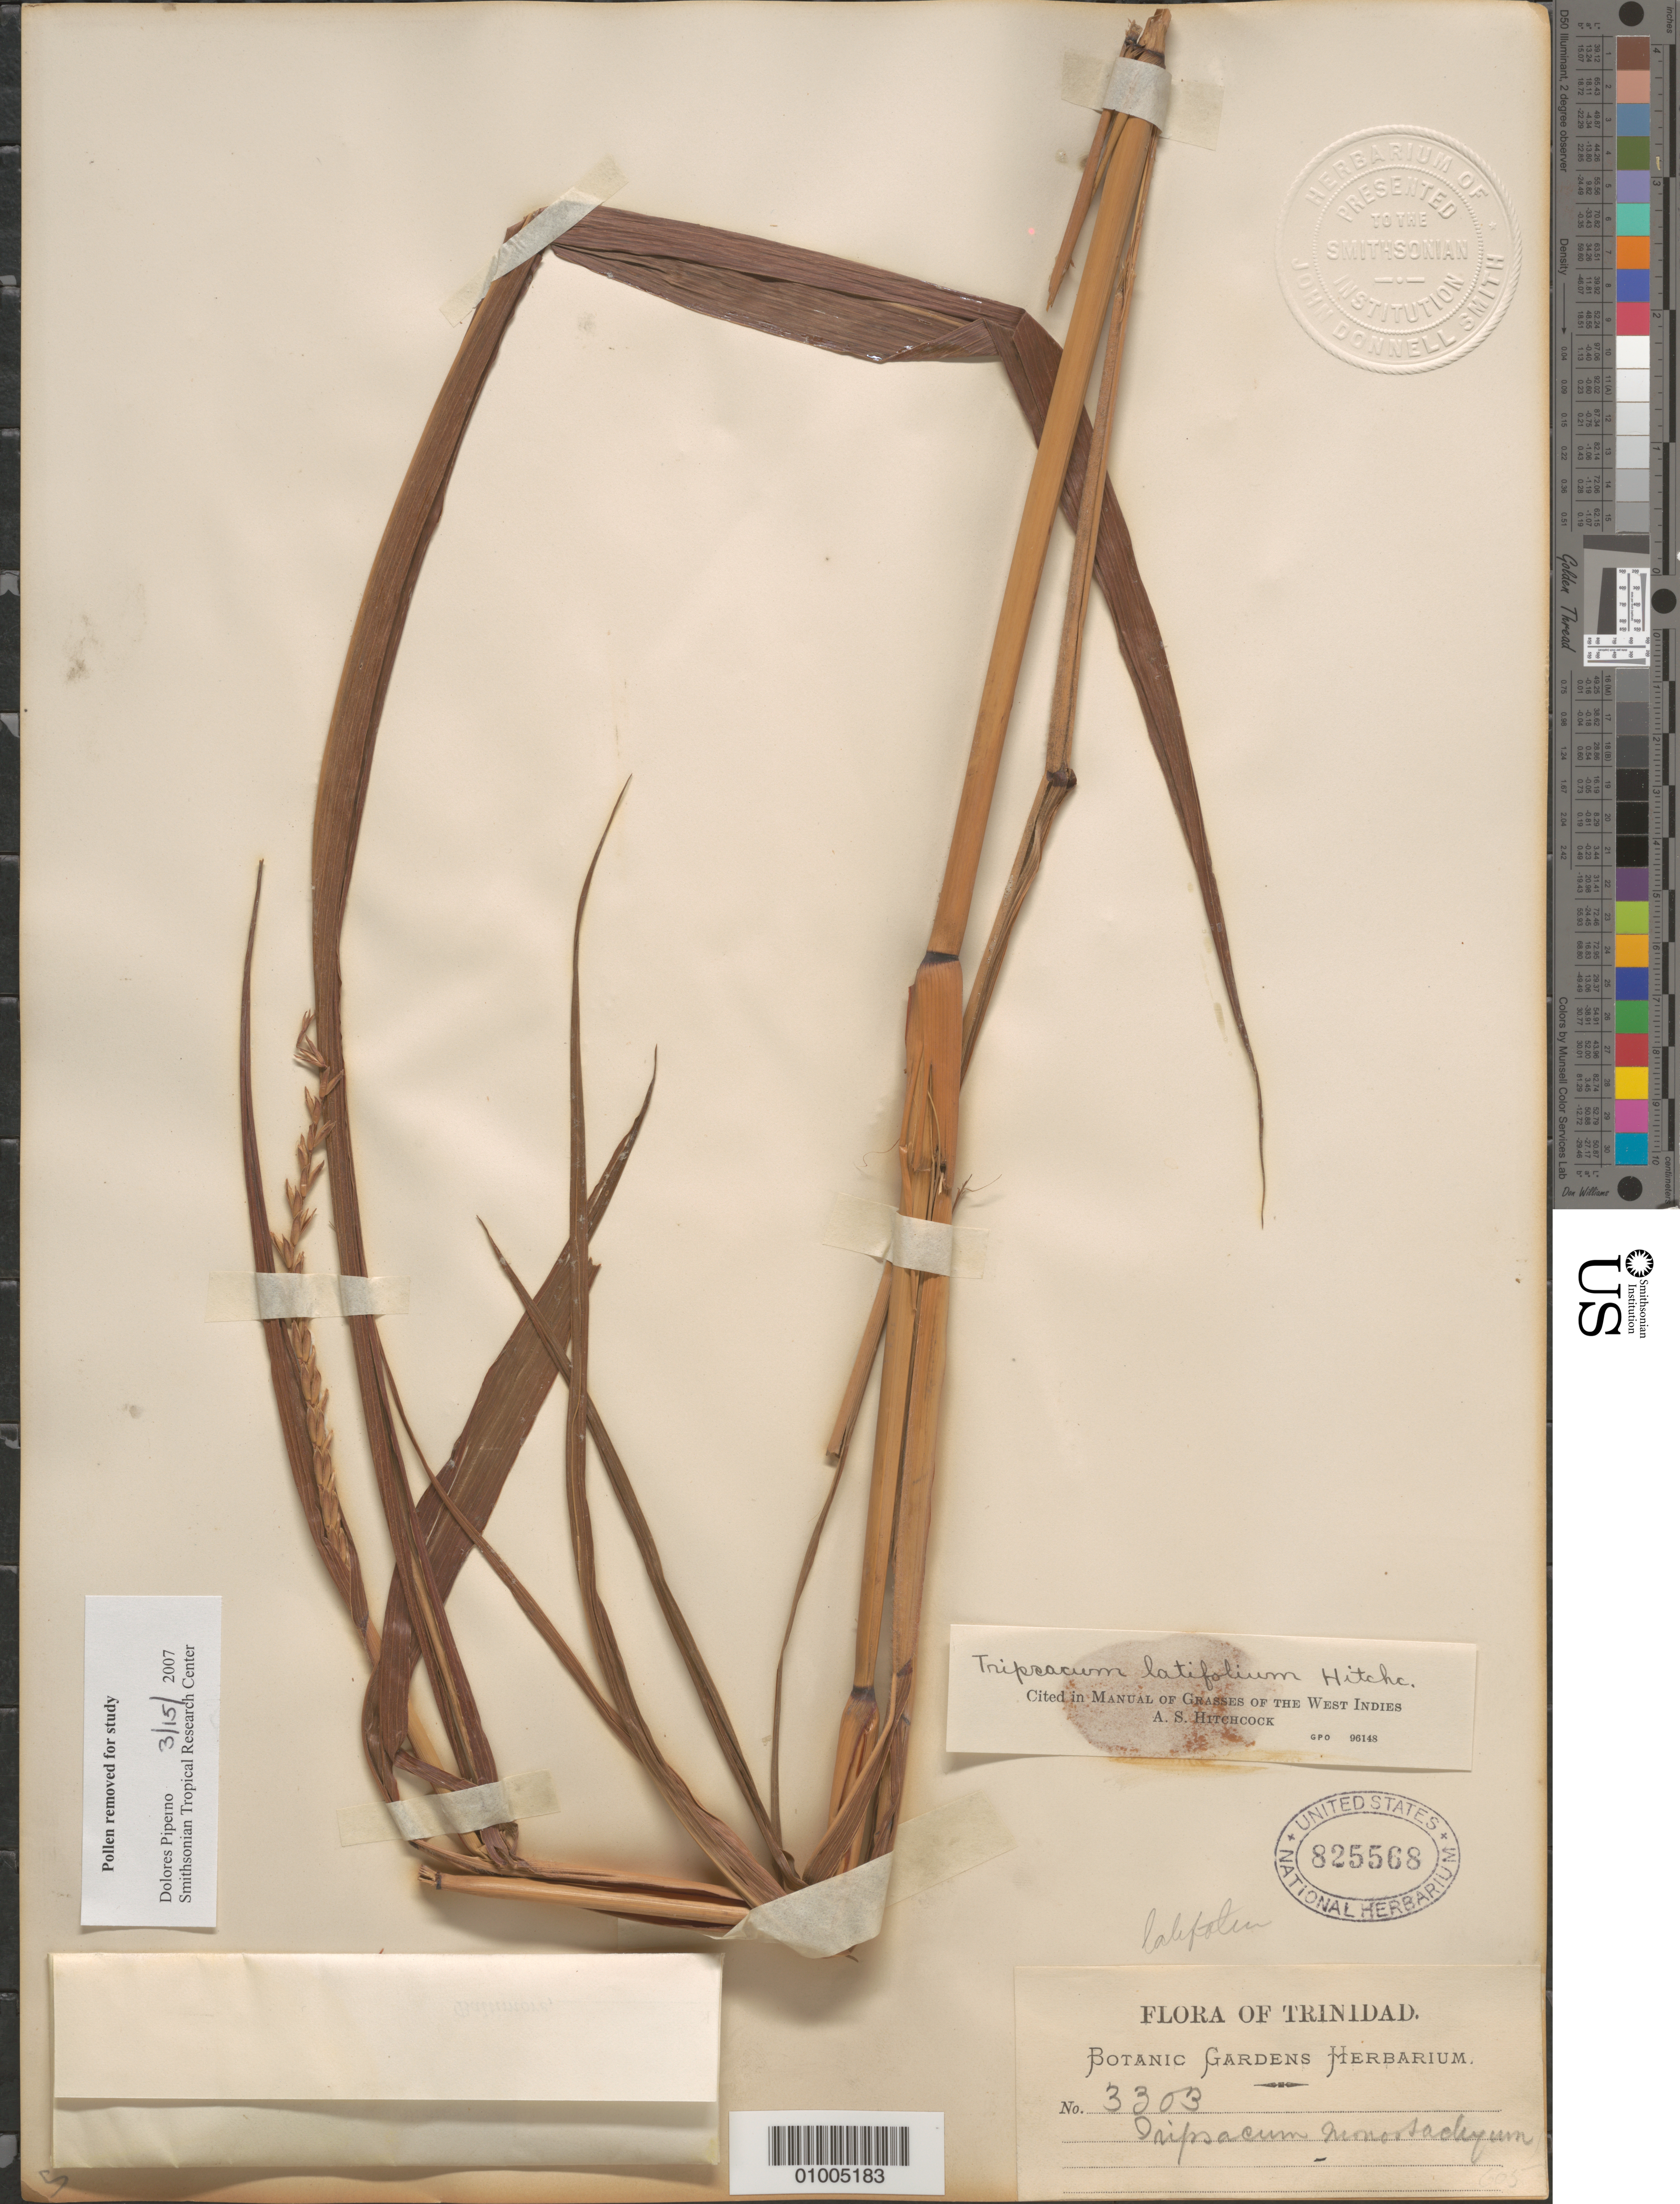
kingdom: Plantae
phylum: Tracheophyta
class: Liliopsida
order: Poales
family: Poaceae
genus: Tripsacum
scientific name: Tripsacum latifolium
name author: Hitchc.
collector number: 3303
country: Trinidad and Tobago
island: Trinidad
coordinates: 0 N, 0 E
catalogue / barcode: US 825568